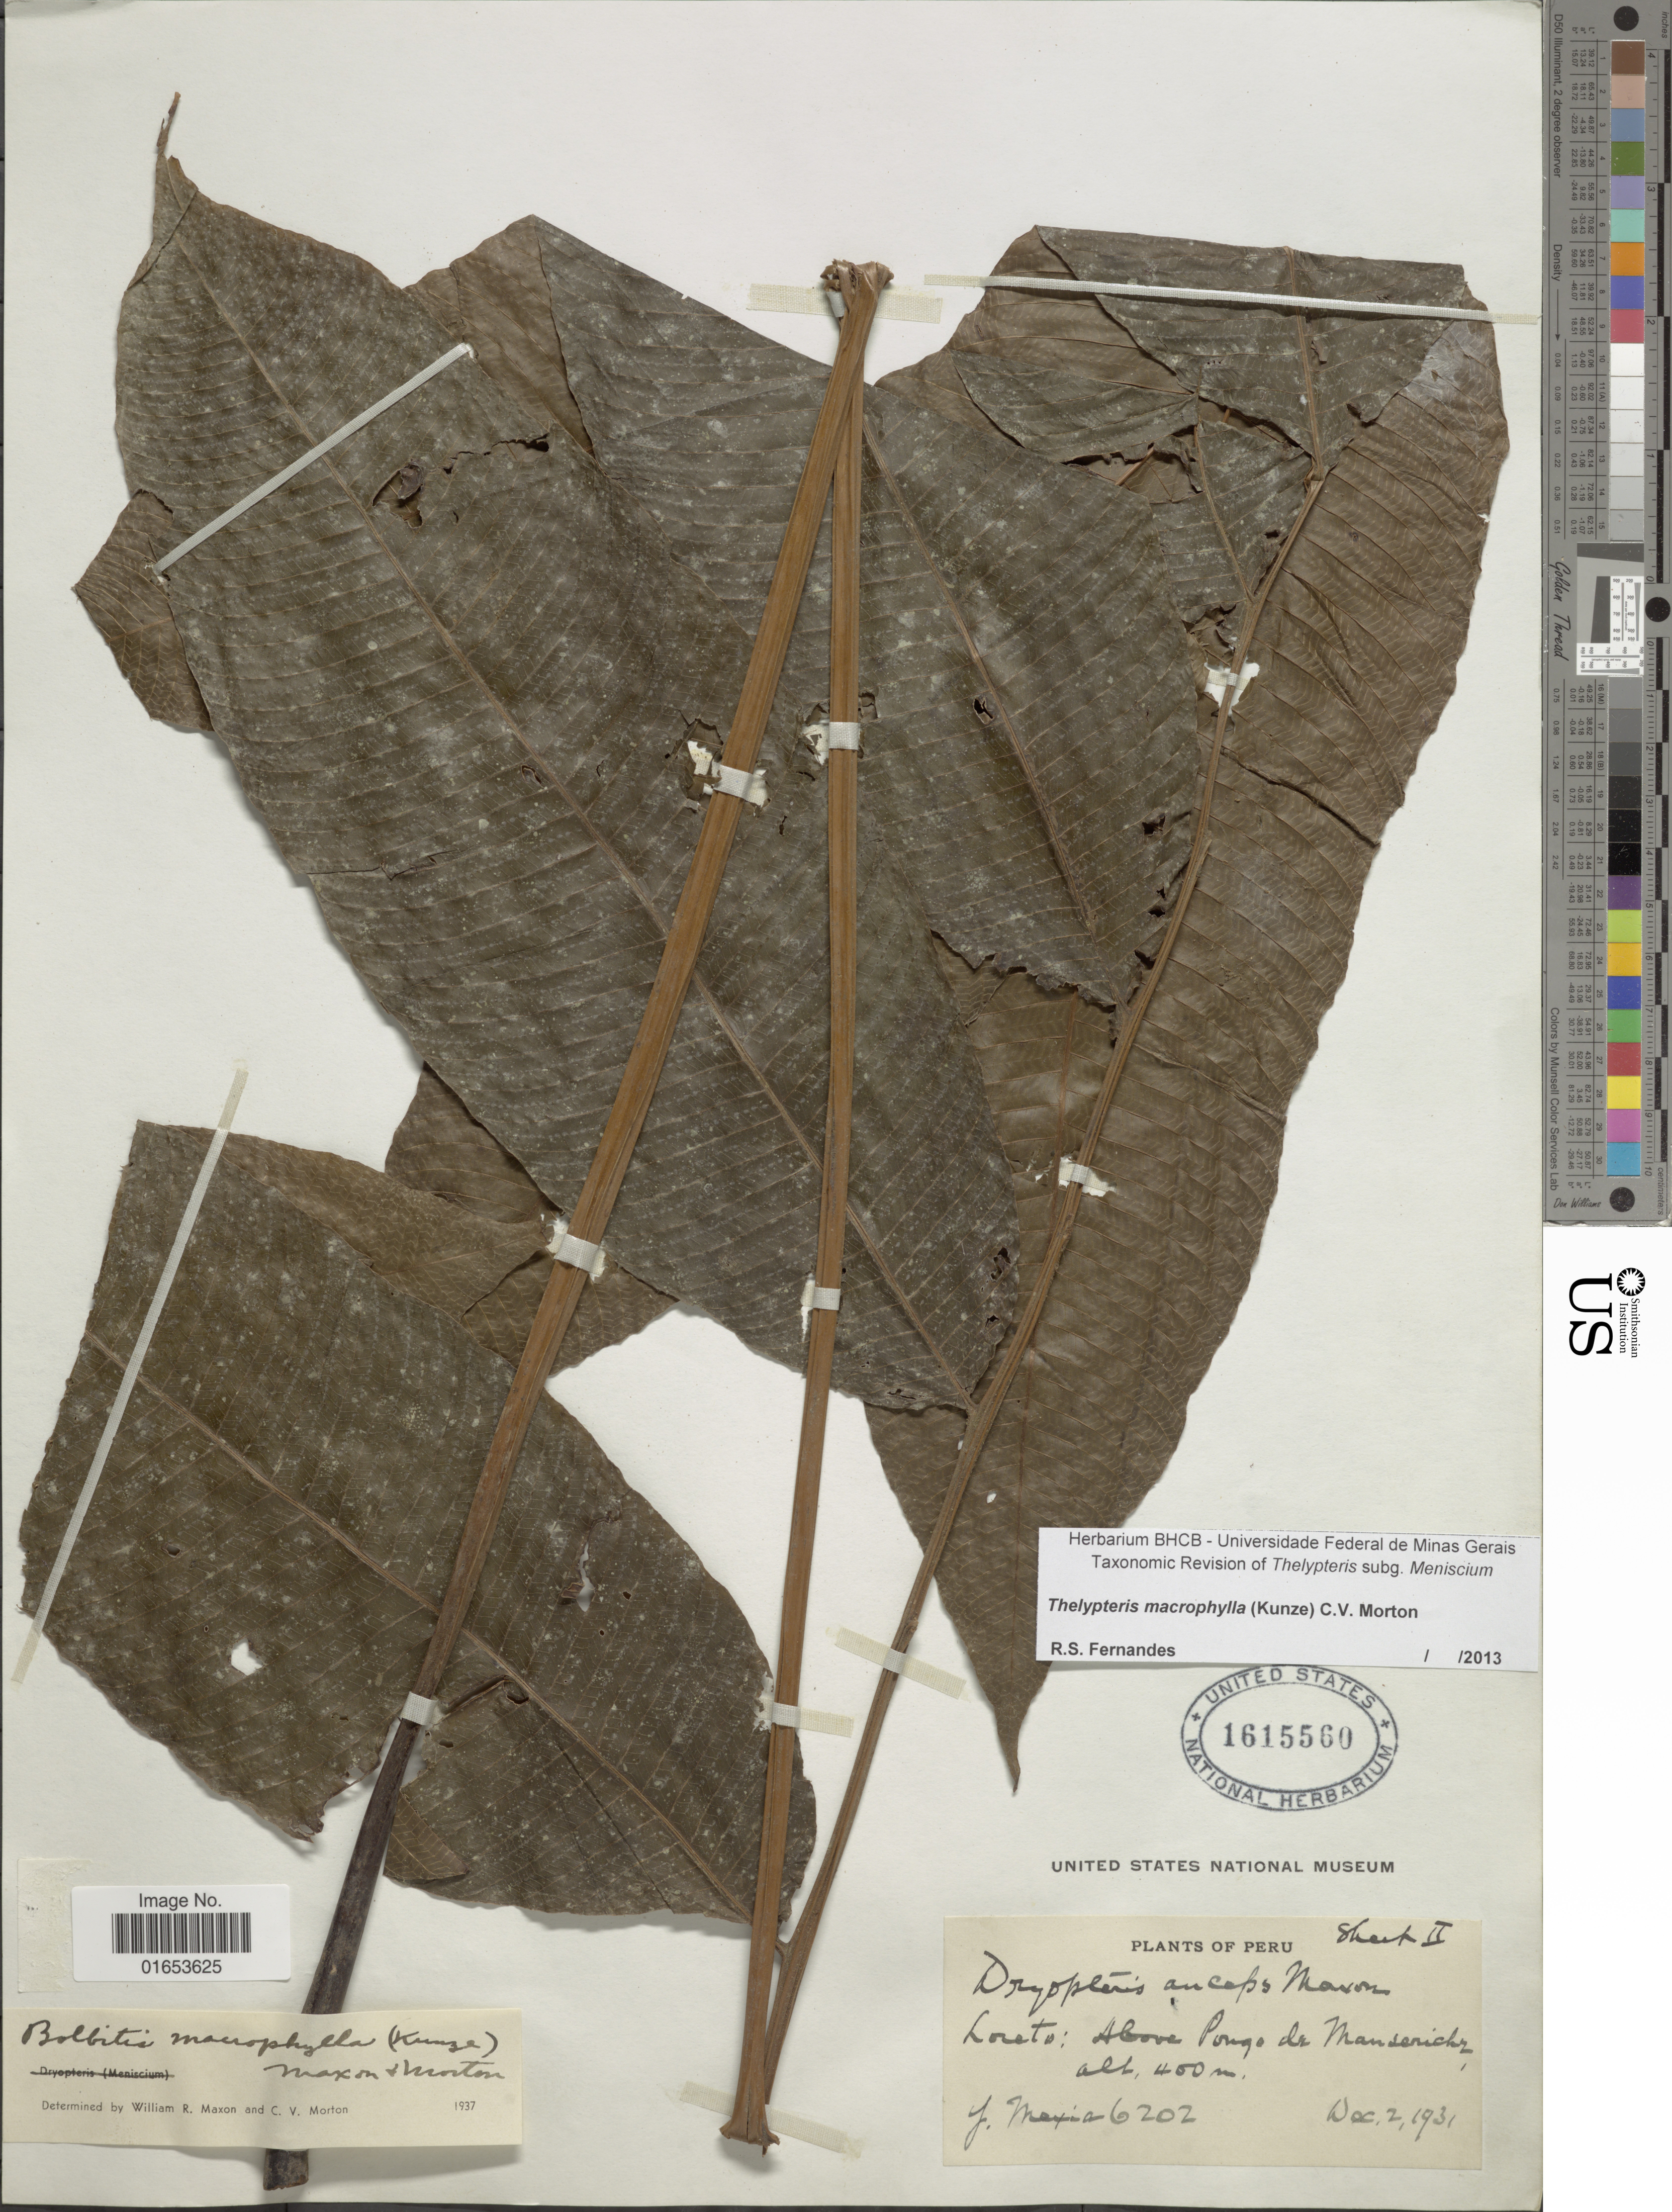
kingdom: Plantae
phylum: Tracheophyta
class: Polypodiopsida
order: Polypodiales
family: Thelypteridaceae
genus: Meniscium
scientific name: Meniscium macrophyllum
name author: Kunze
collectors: Y. Mexia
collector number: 6202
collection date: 1931-12-02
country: Peru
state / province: Loreto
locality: Above Pongo de Manseriche.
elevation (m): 400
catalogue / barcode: US 1615560